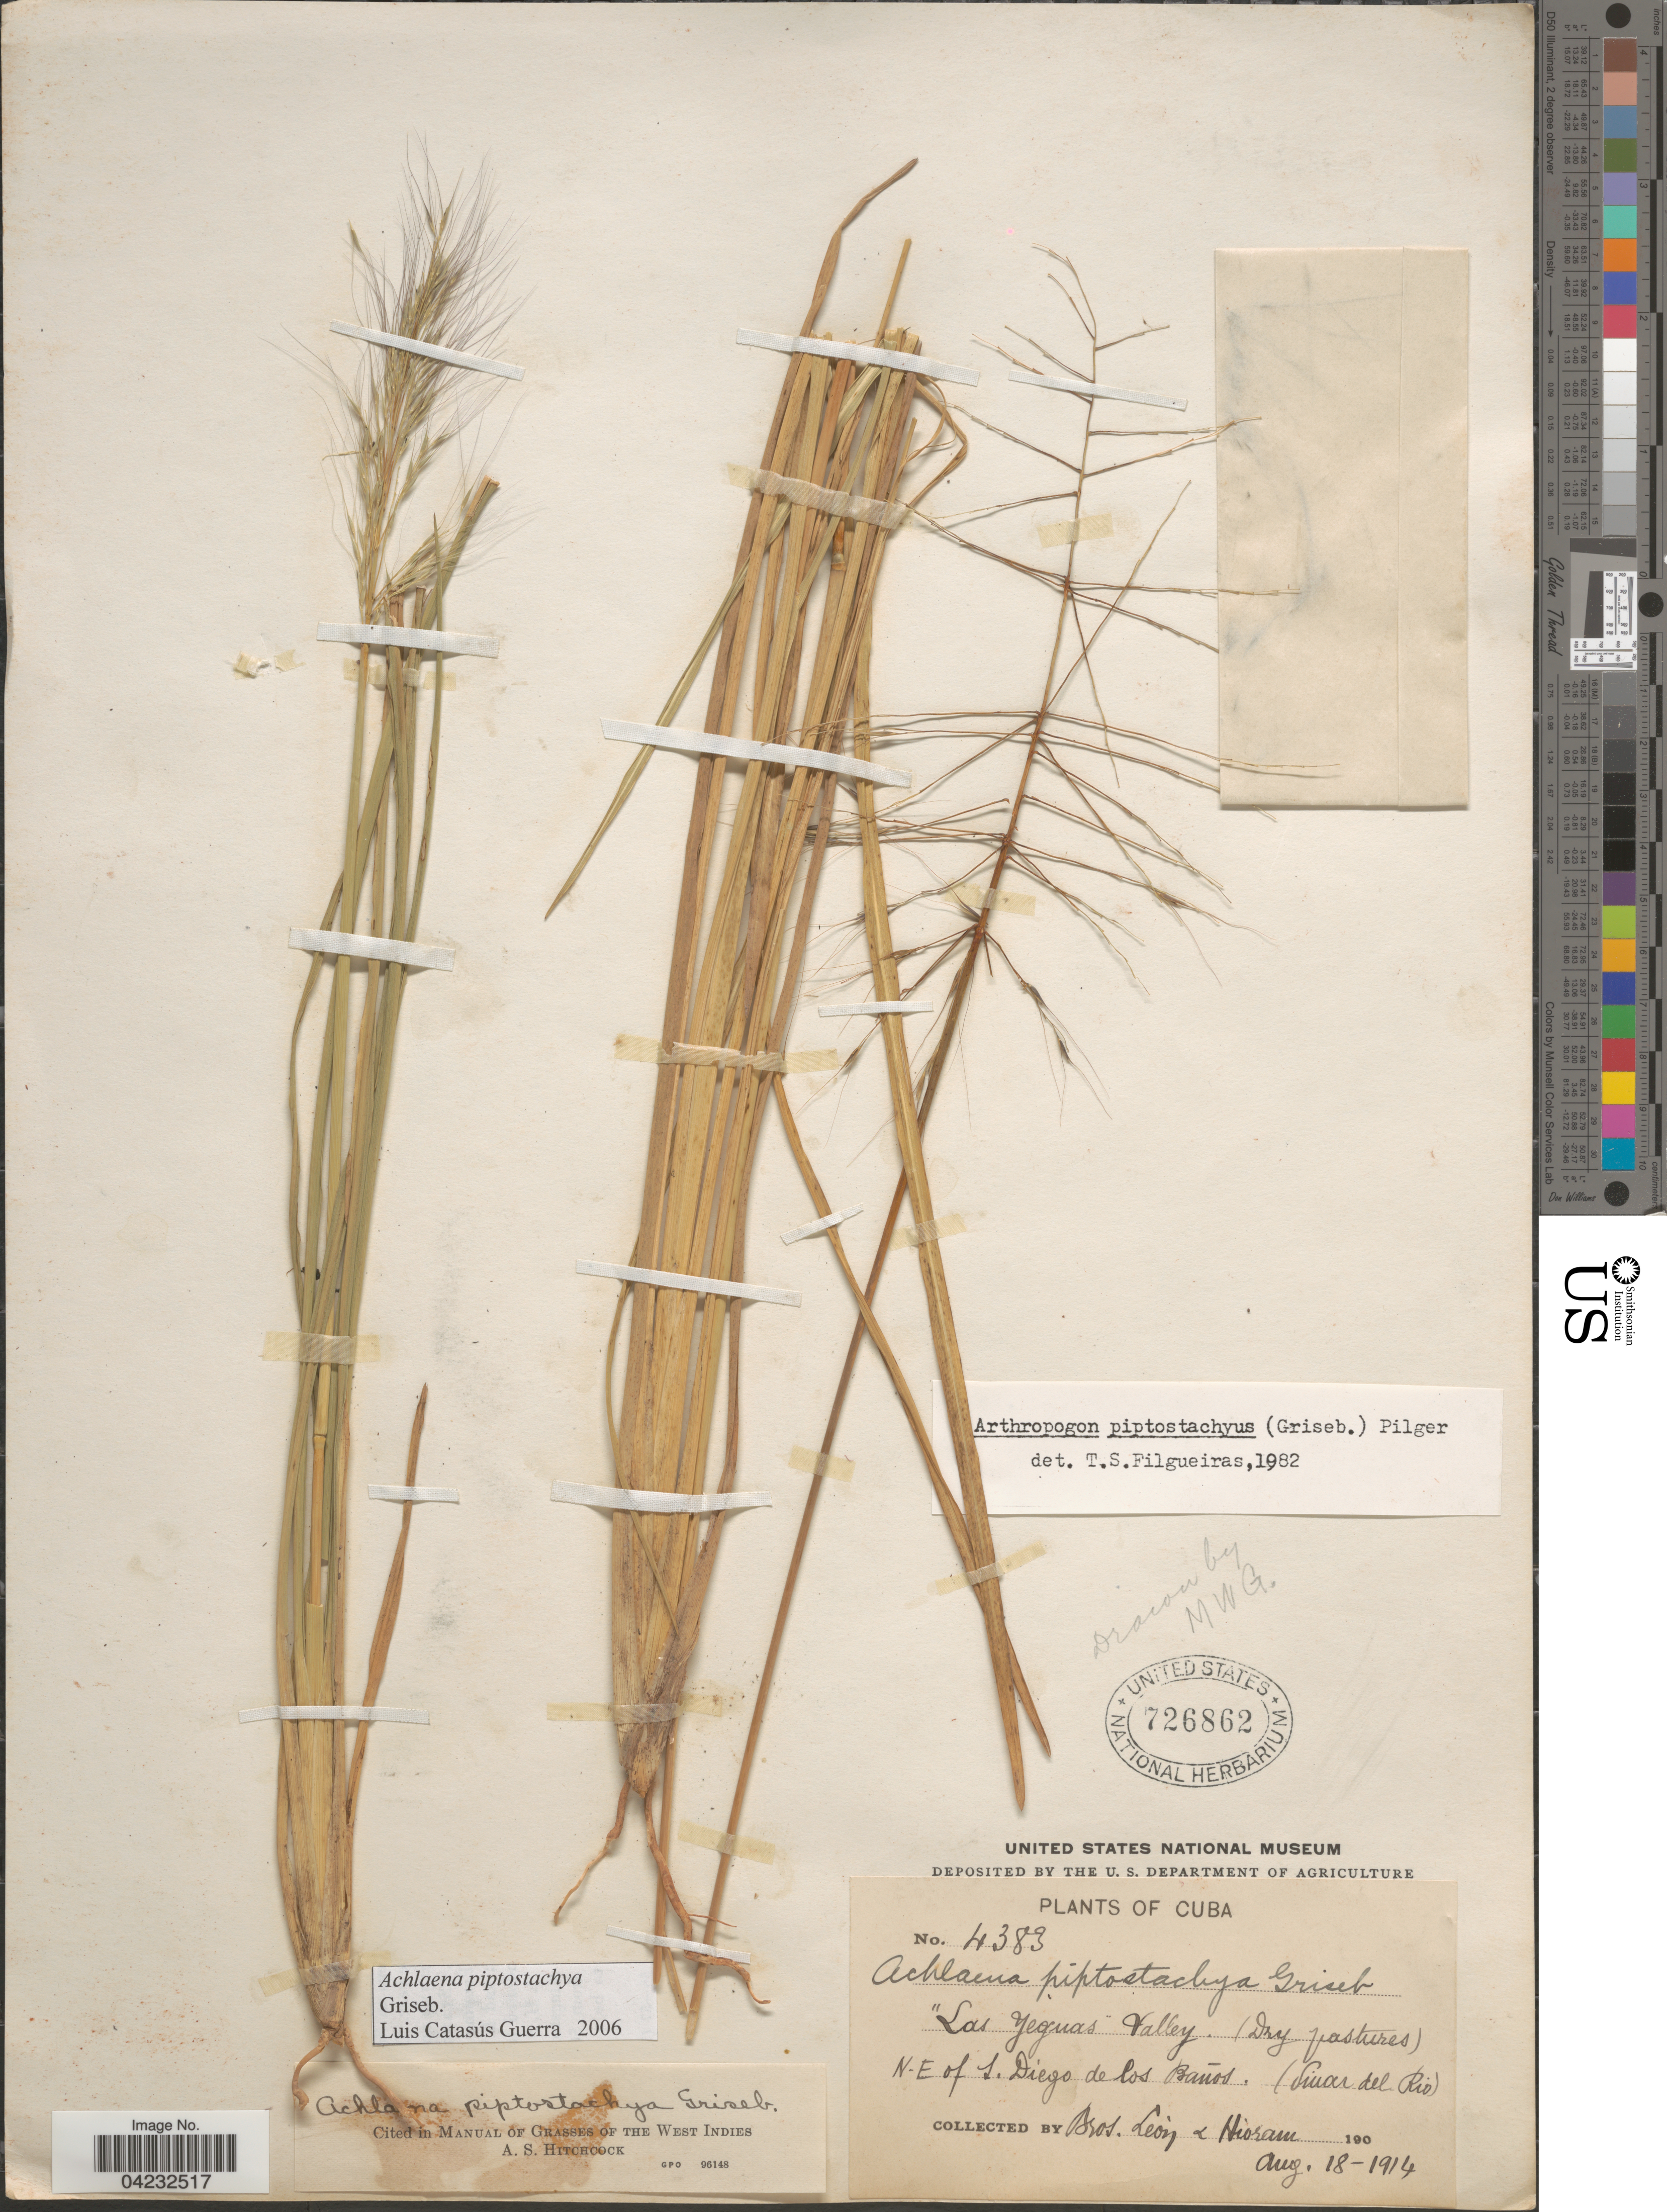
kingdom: Plantae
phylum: Tracheophyta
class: Liliopsida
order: Poales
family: Poaceae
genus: Achlaena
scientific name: Achlaena piptostachya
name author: Griseb.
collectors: Bro. León & Bro. Hioram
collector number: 4383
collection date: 1914-08-18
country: Cuba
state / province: Pinar del Río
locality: Las Yeguas Valley. (Dry pastures). N.E of S. Diego de los Baños.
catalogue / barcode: US 726862